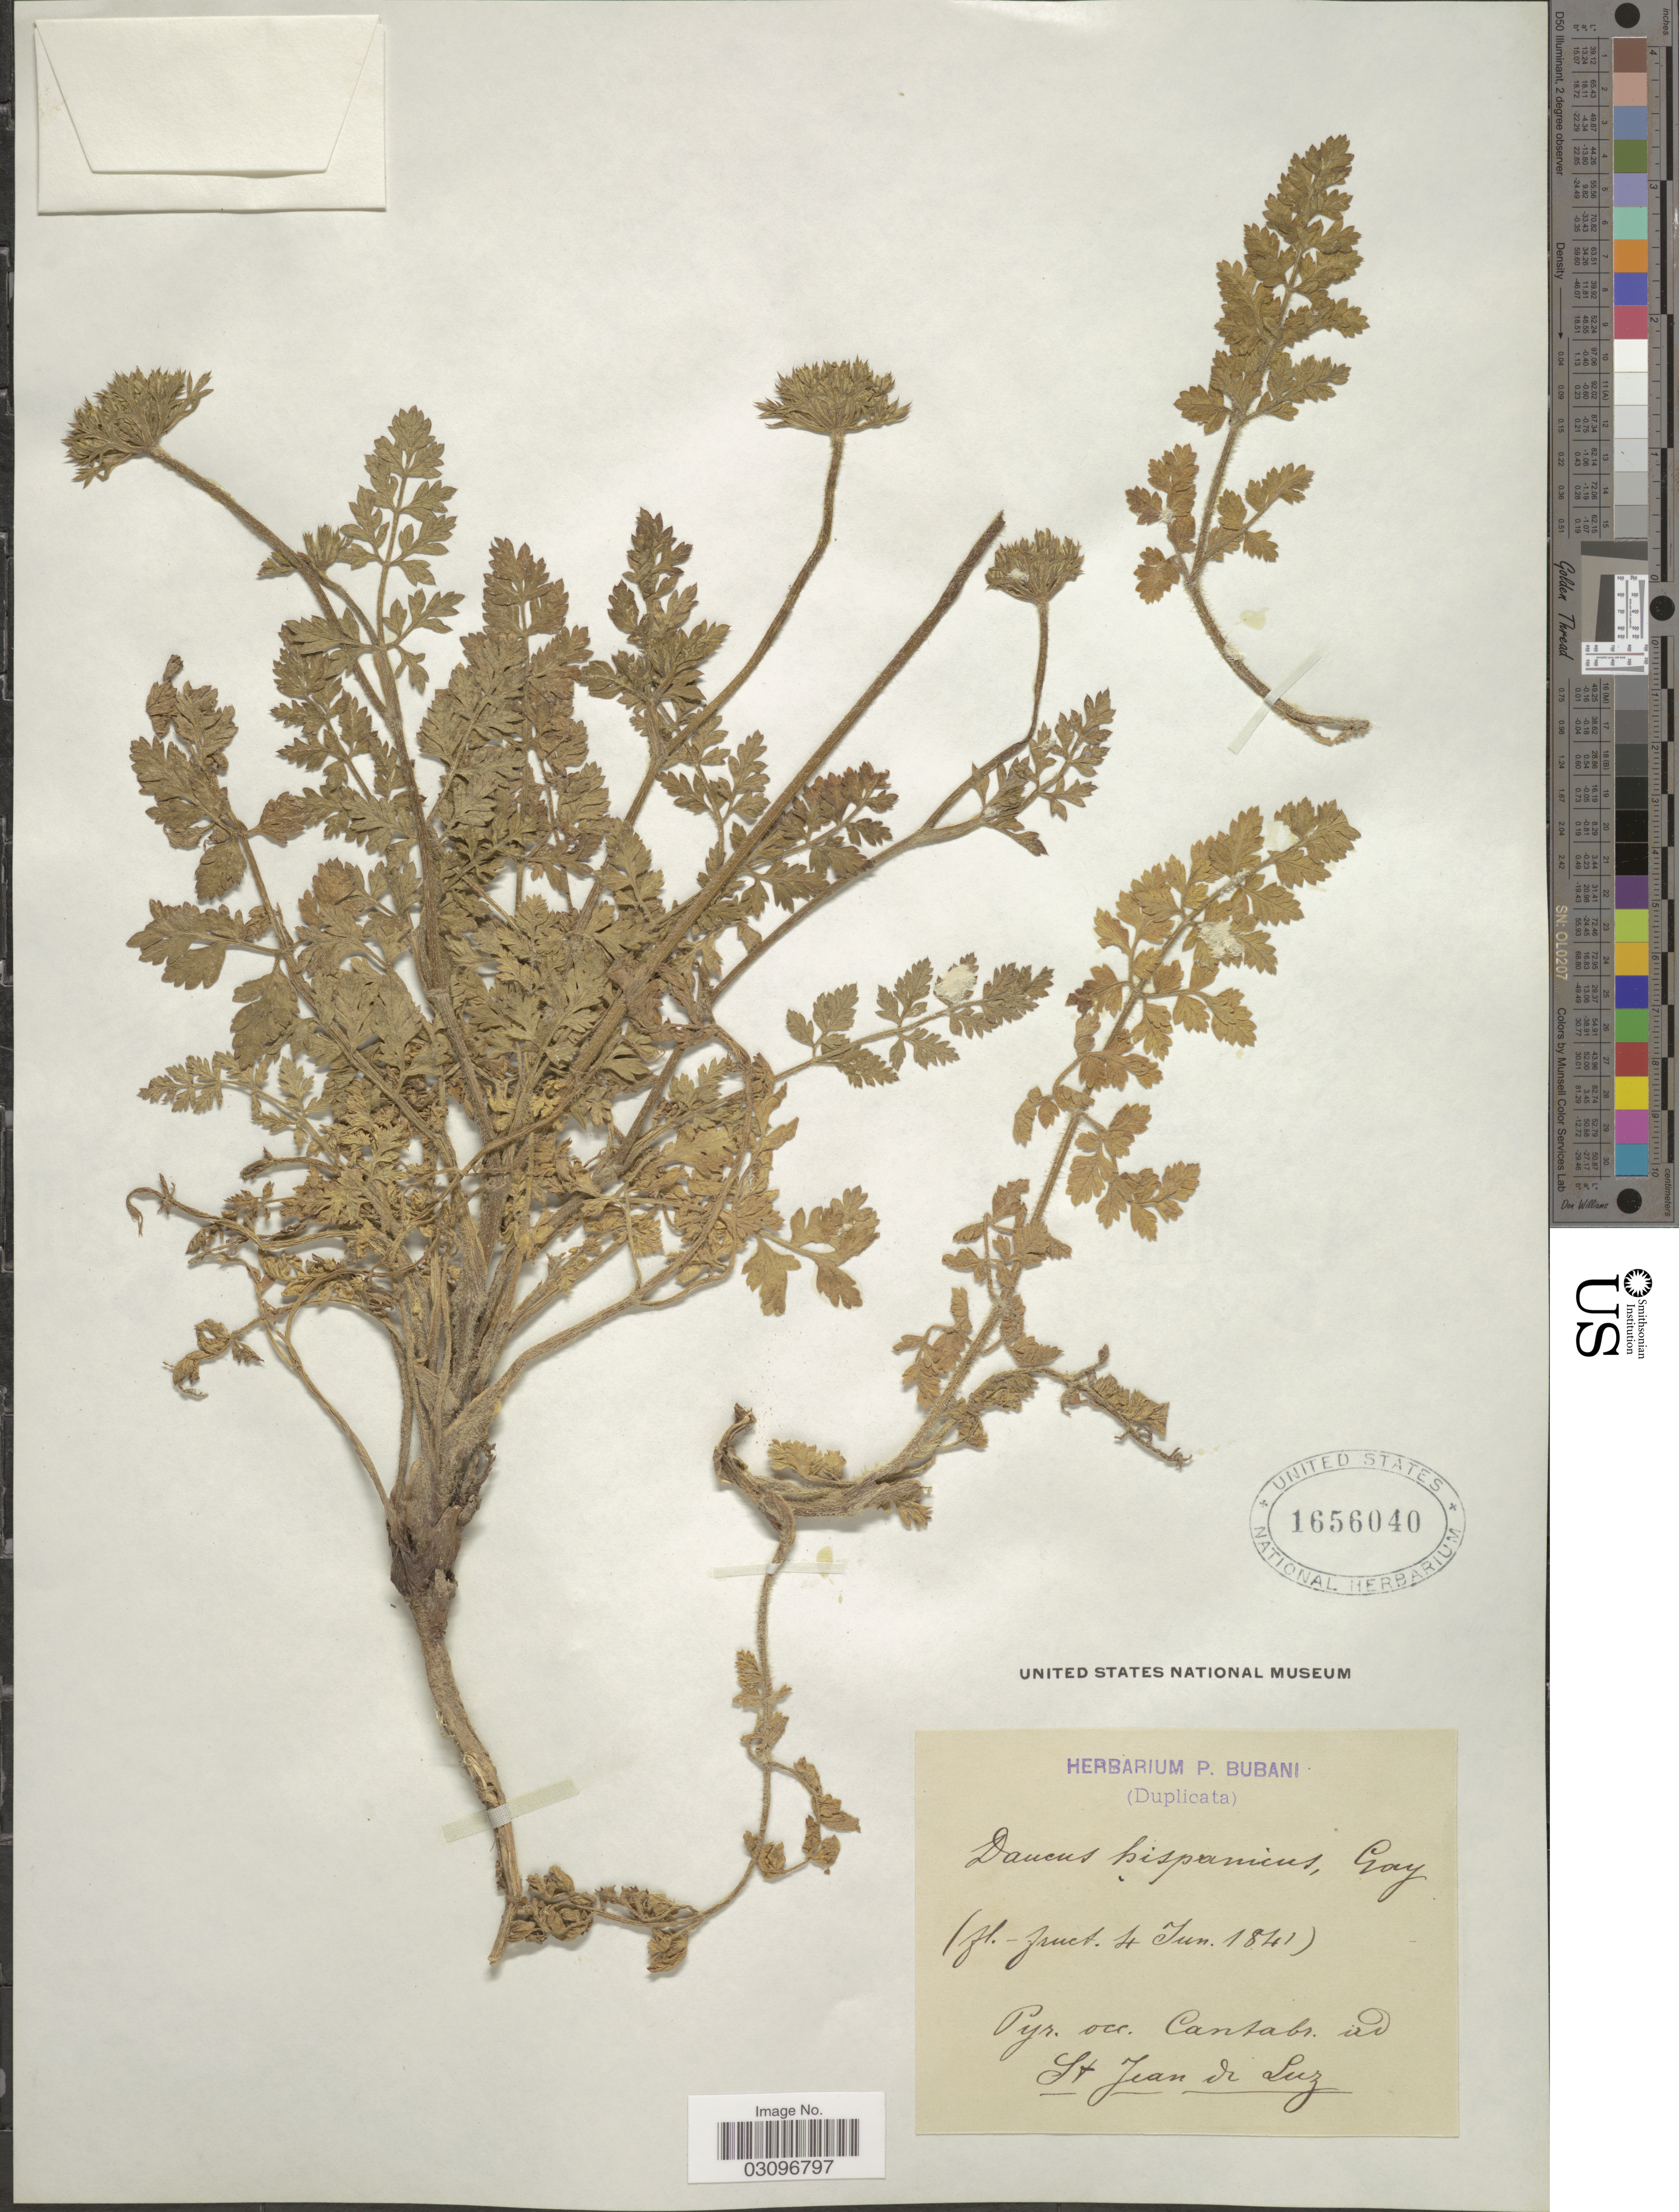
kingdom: Plantae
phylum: Tracheophyta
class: Magnoliopsida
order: Apiales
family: Apiaceae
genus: Daucus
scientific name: Daucus hispanicus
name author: Gouan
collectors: ex herb. P. Bubani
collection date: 1841-06-04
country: France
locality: Pyr. occ. Cantabi. ad St. Jean de Luz.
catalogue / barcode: US 1656040